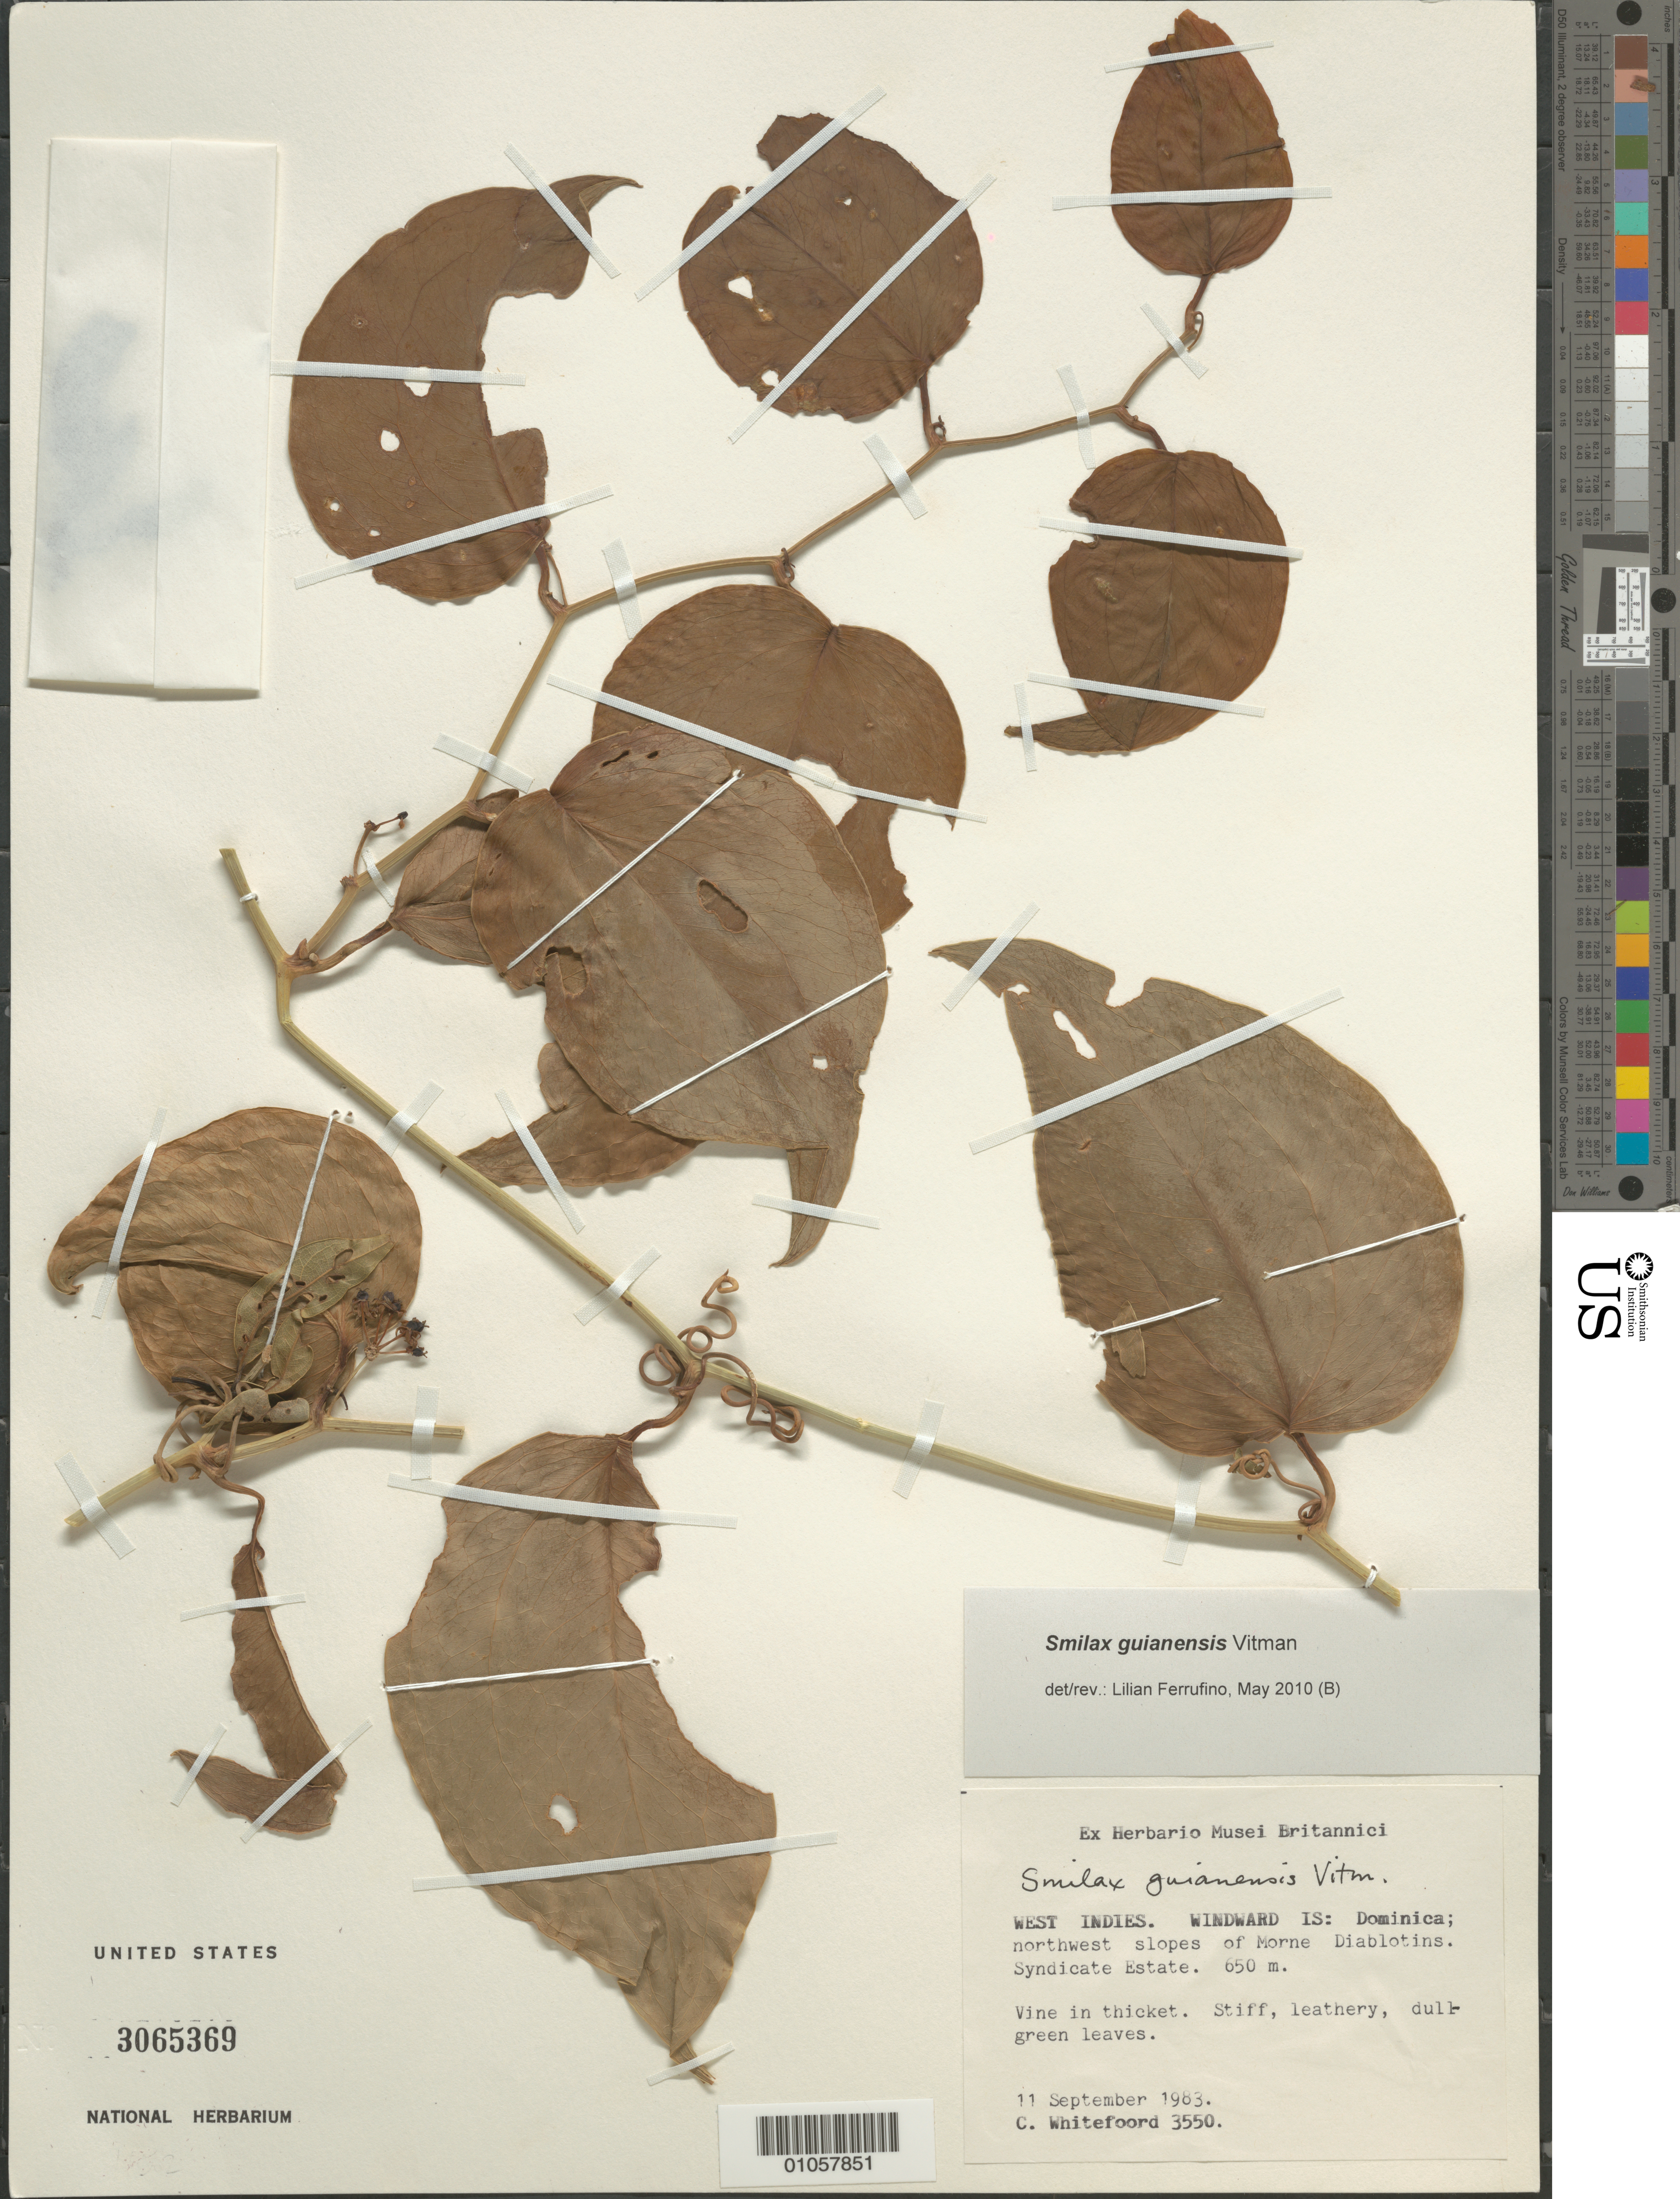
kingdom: Plantae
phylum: Tracheophyta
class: Liliopsida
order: Liliales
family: Smilacaceae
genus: Smilax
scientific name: Smilax guianensis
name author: Vitman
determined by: Ferrufino, L., (USJ), Herbario Universidad de Costa Rica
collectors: C. Whitefoord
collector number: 3550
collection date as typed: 11 Sep 1983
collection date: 1983-09-11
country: Dominica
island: Dominica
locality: Syndicate Estate, Morne Diablotins, NW slopes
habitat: In thicket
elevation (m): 650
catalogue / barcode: US 3065369